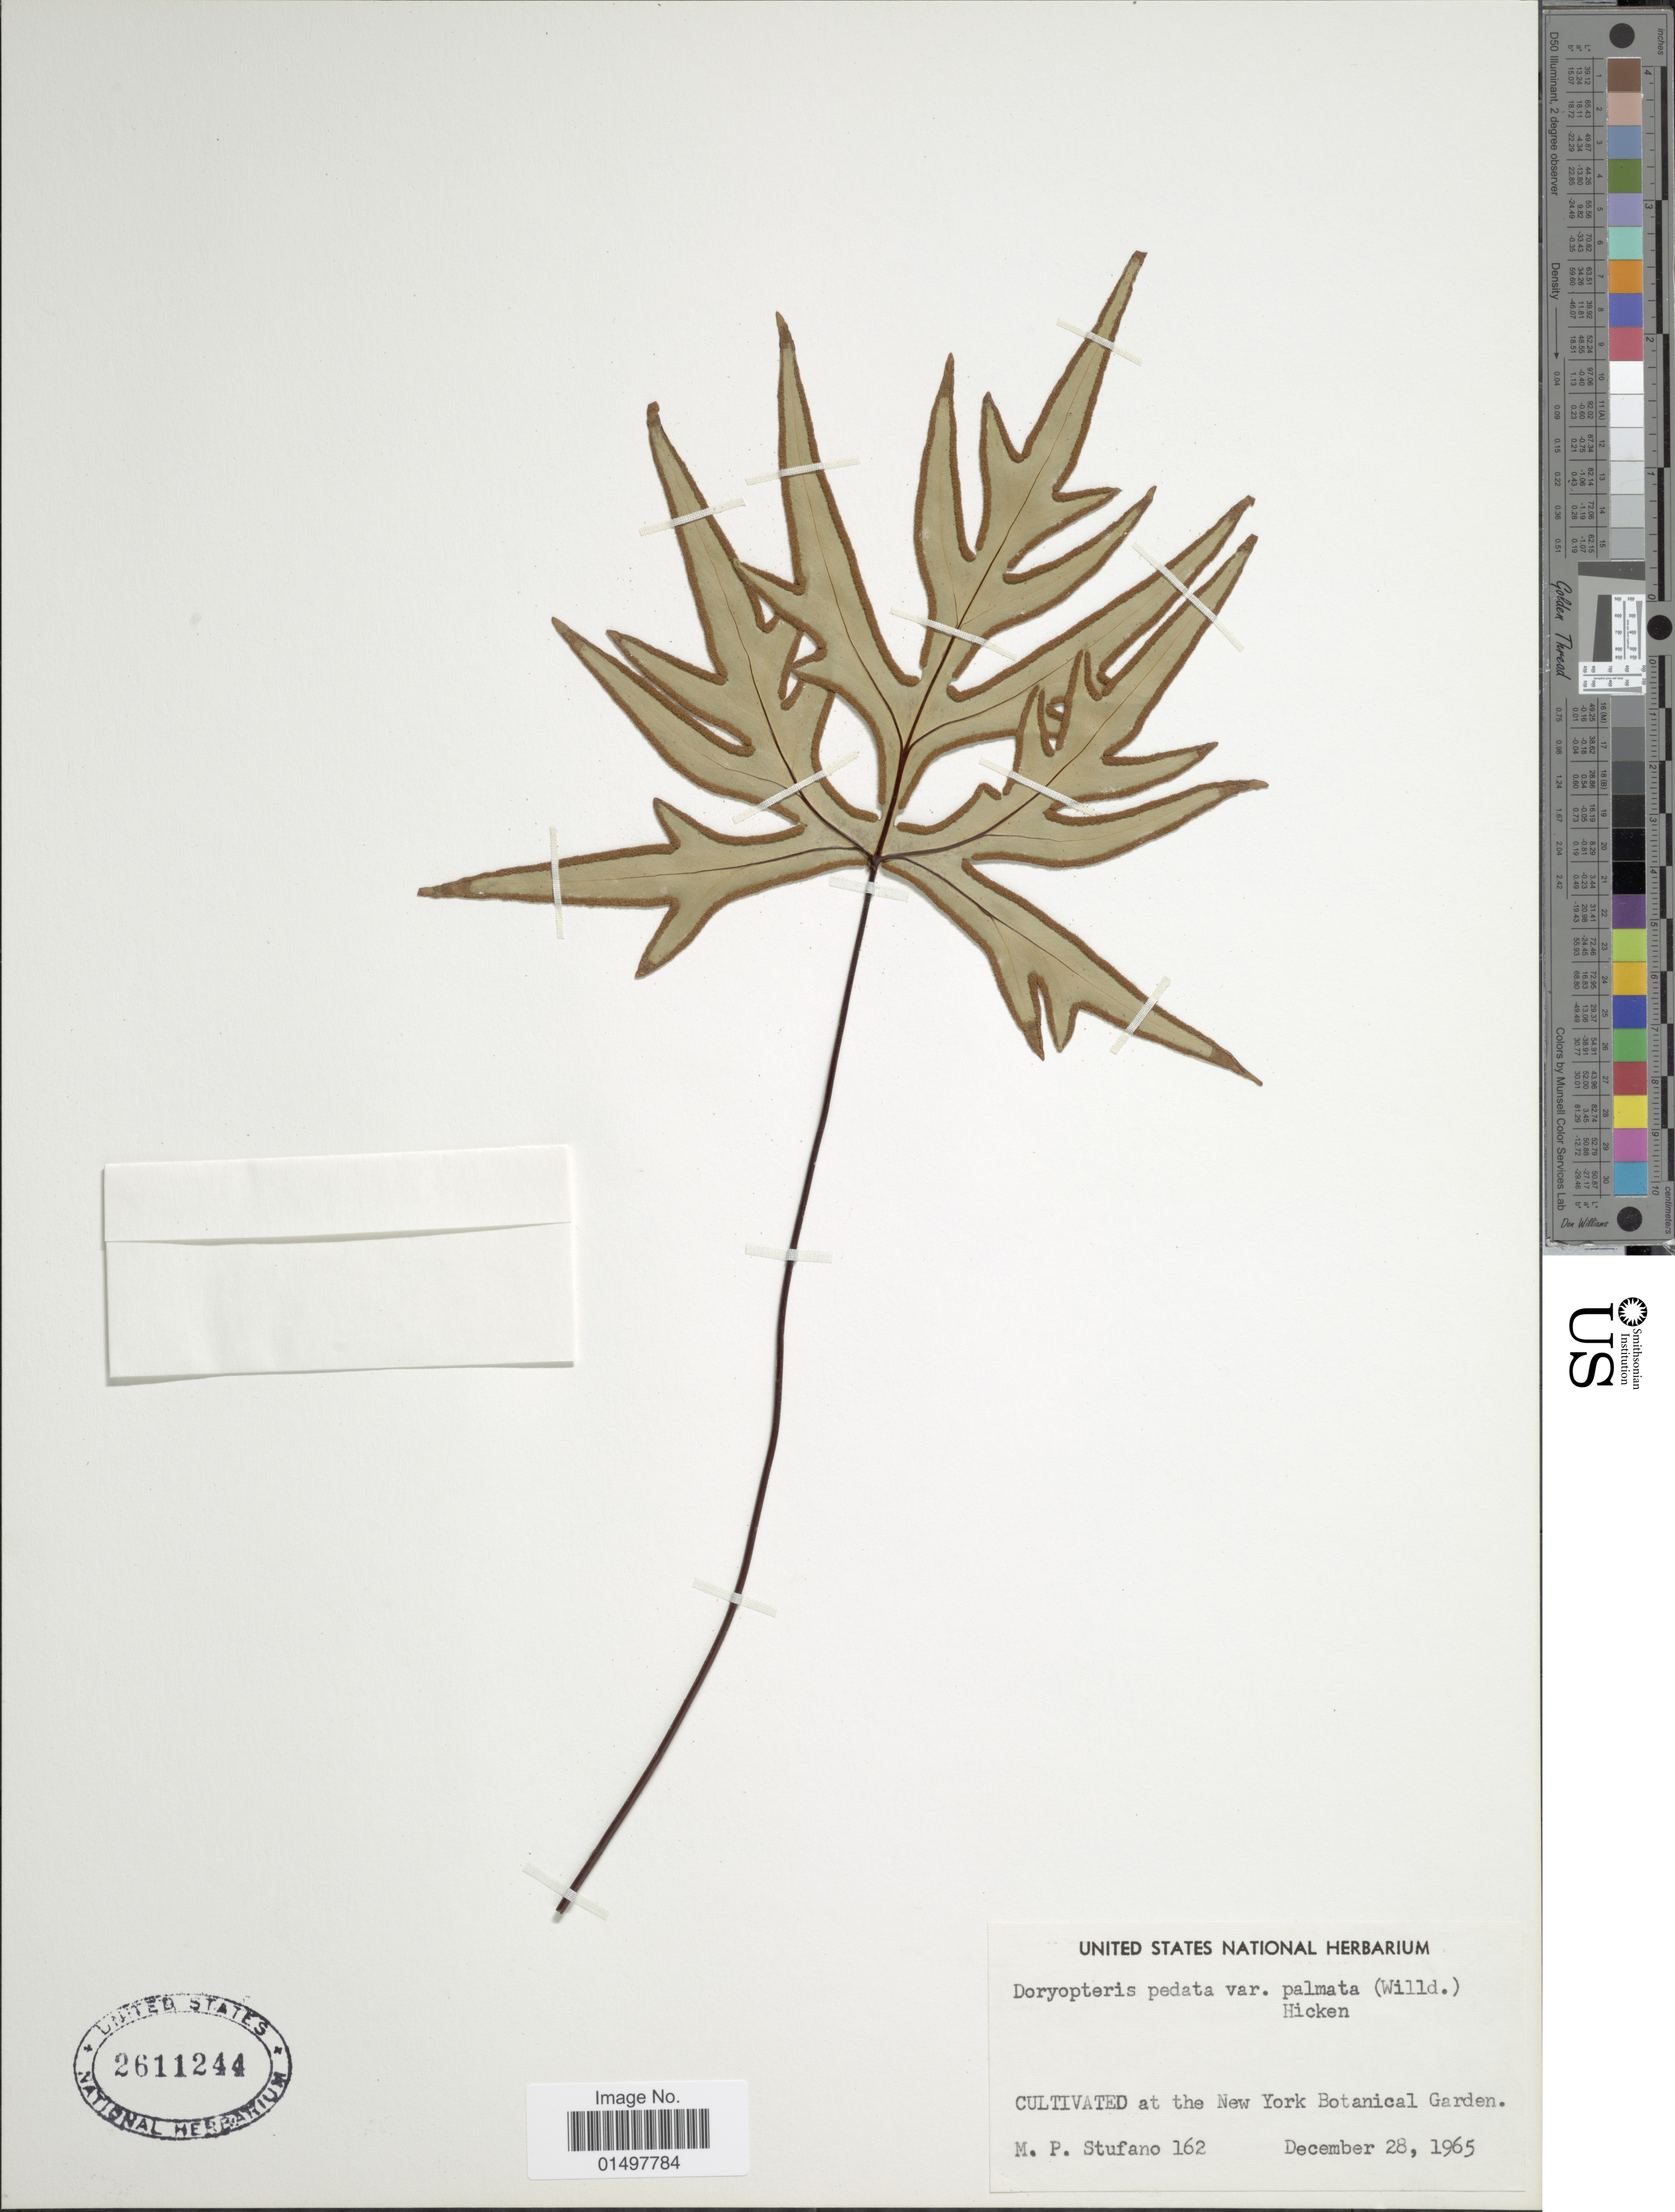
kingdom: Plantae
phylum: Tracheophyta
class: Polypodiopsida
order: Polypodiales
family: Pteridaceae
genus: Doryopteris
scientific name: Doryopteris pedata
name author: (L.) Fée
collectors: M. Stufano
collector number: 162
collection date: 1965-12-28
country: United States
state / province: New York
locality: At the New York Botanical Garden.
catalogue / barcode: US 2611244